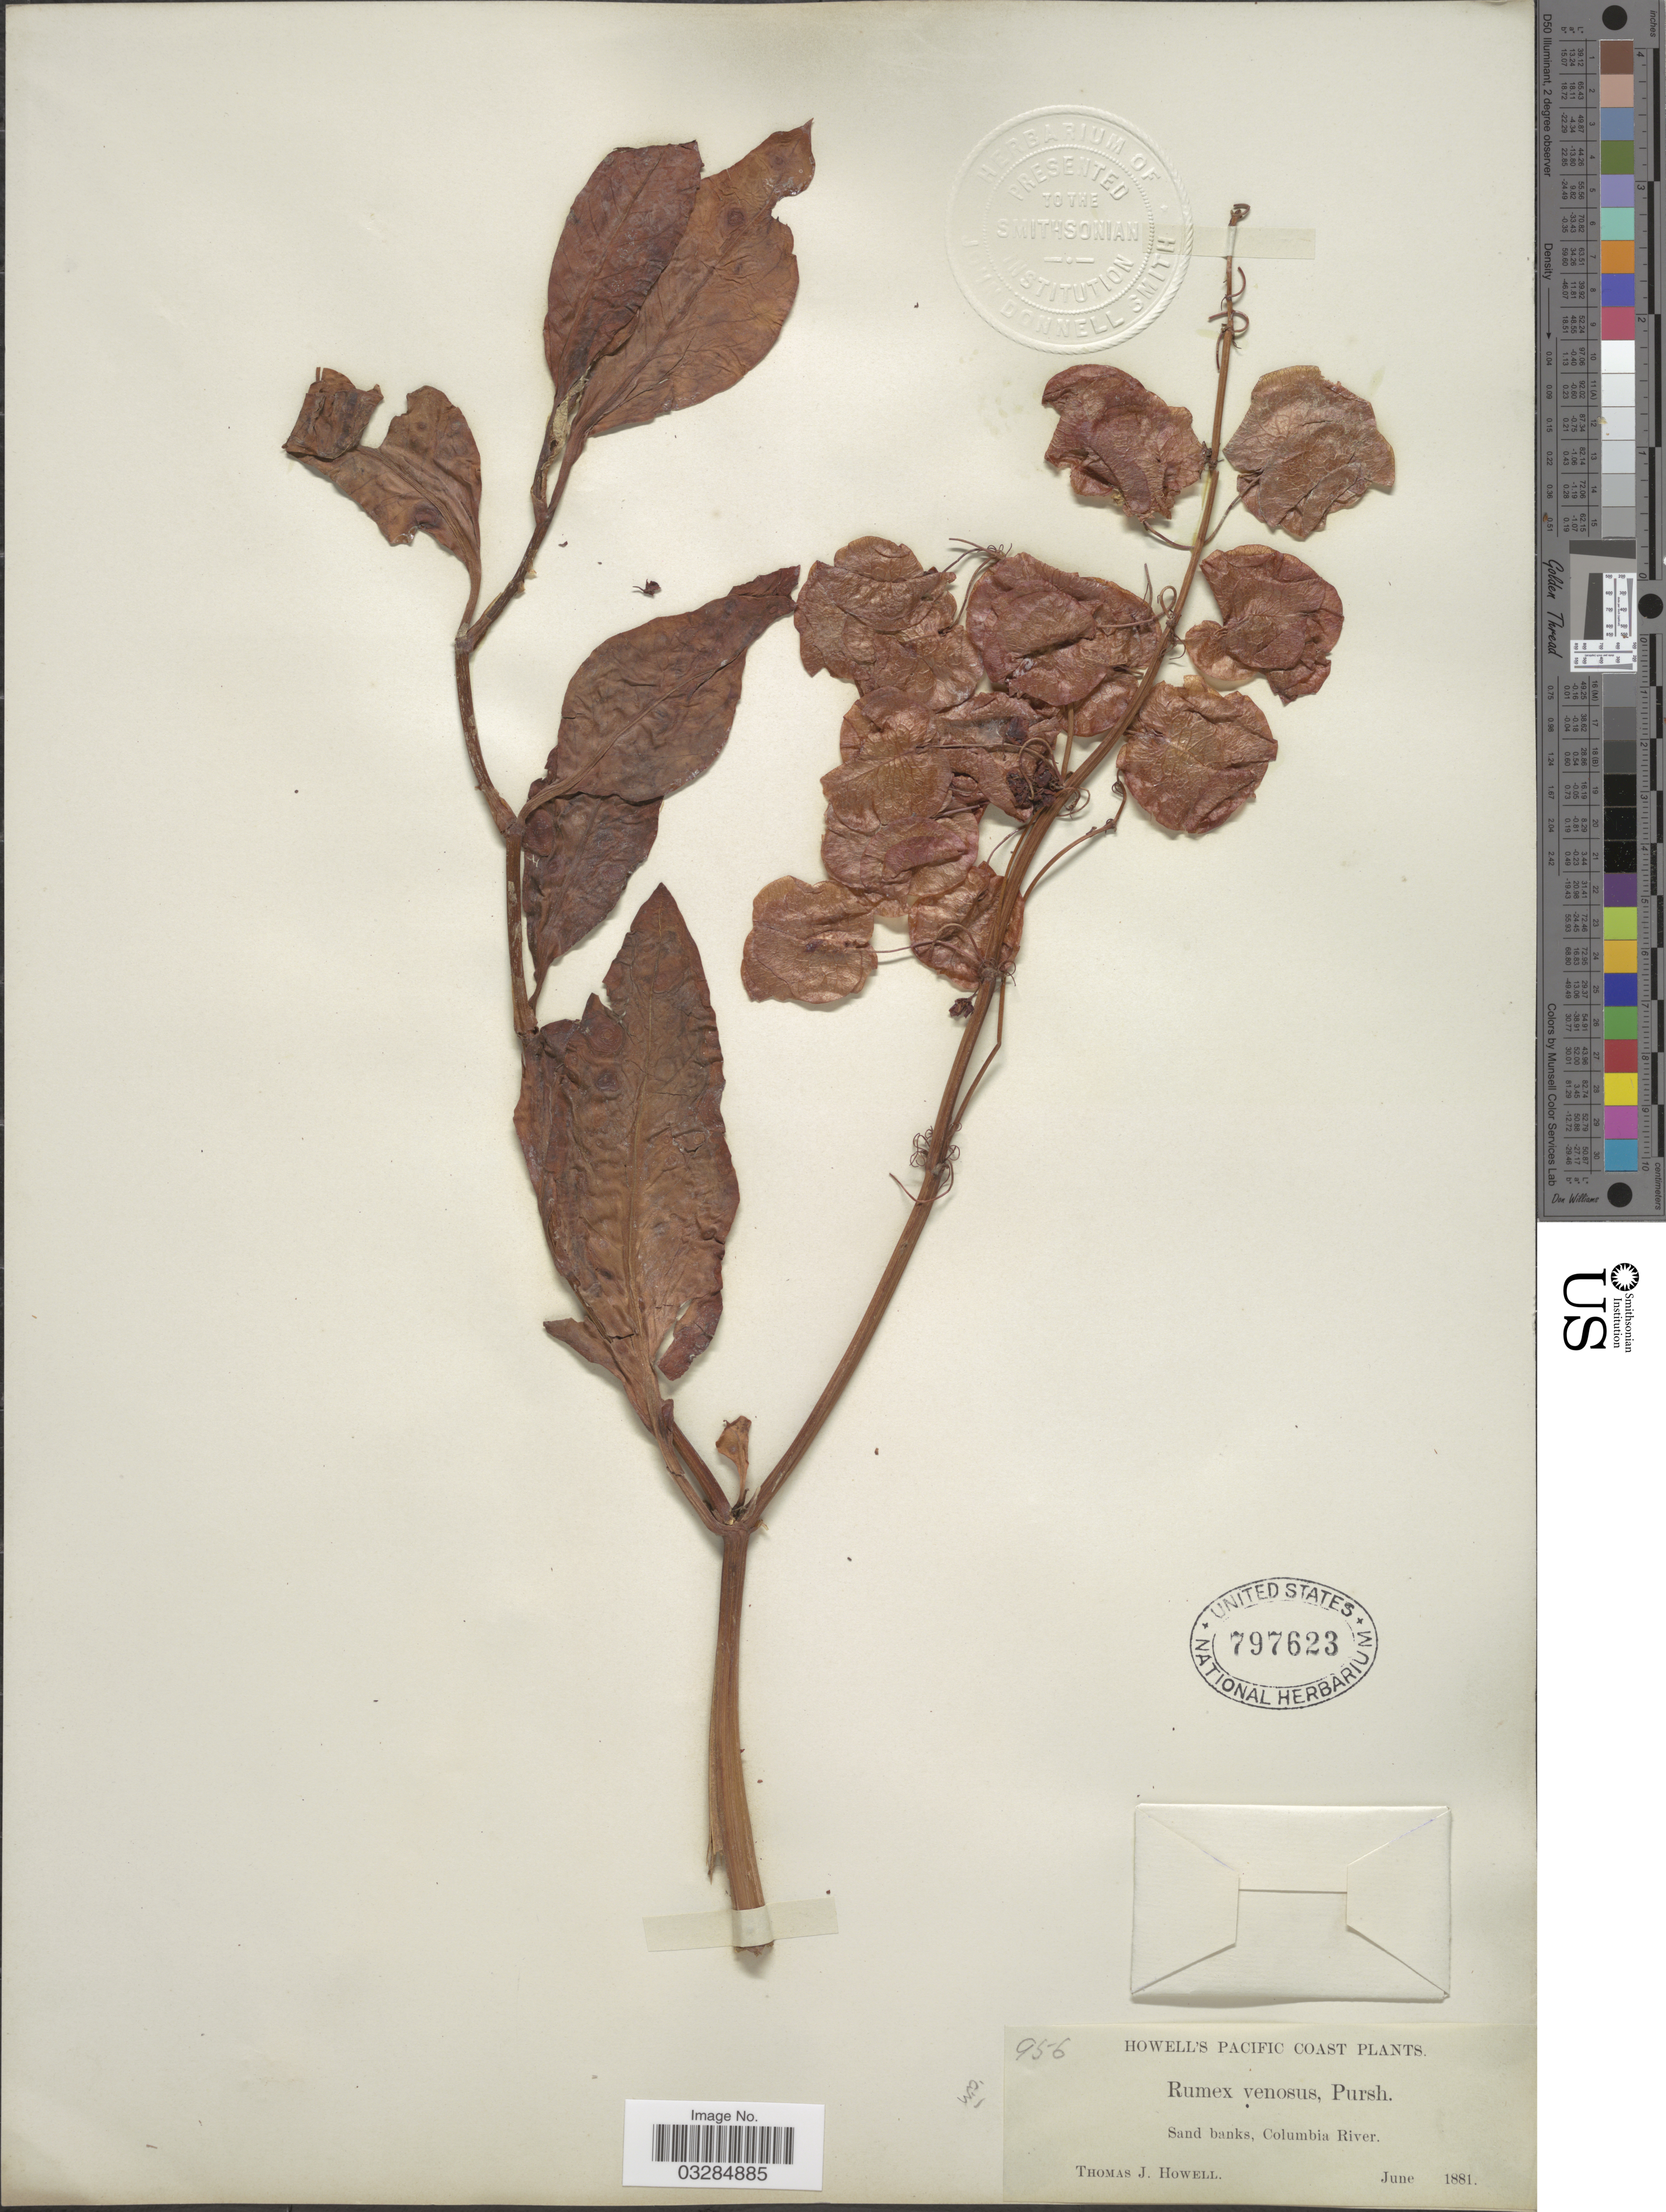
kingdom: Plantae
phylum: Tracheophyta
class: Magnoliopsida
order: Caryophyllales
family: Polygonaceae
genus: Rumex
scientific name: Rumex venosus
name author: Pursh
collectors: T. J. Howell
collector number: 956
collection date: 1881-06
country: United States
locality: Pacific Coast. Sand banks, Columbia River.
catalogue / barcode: US 797623